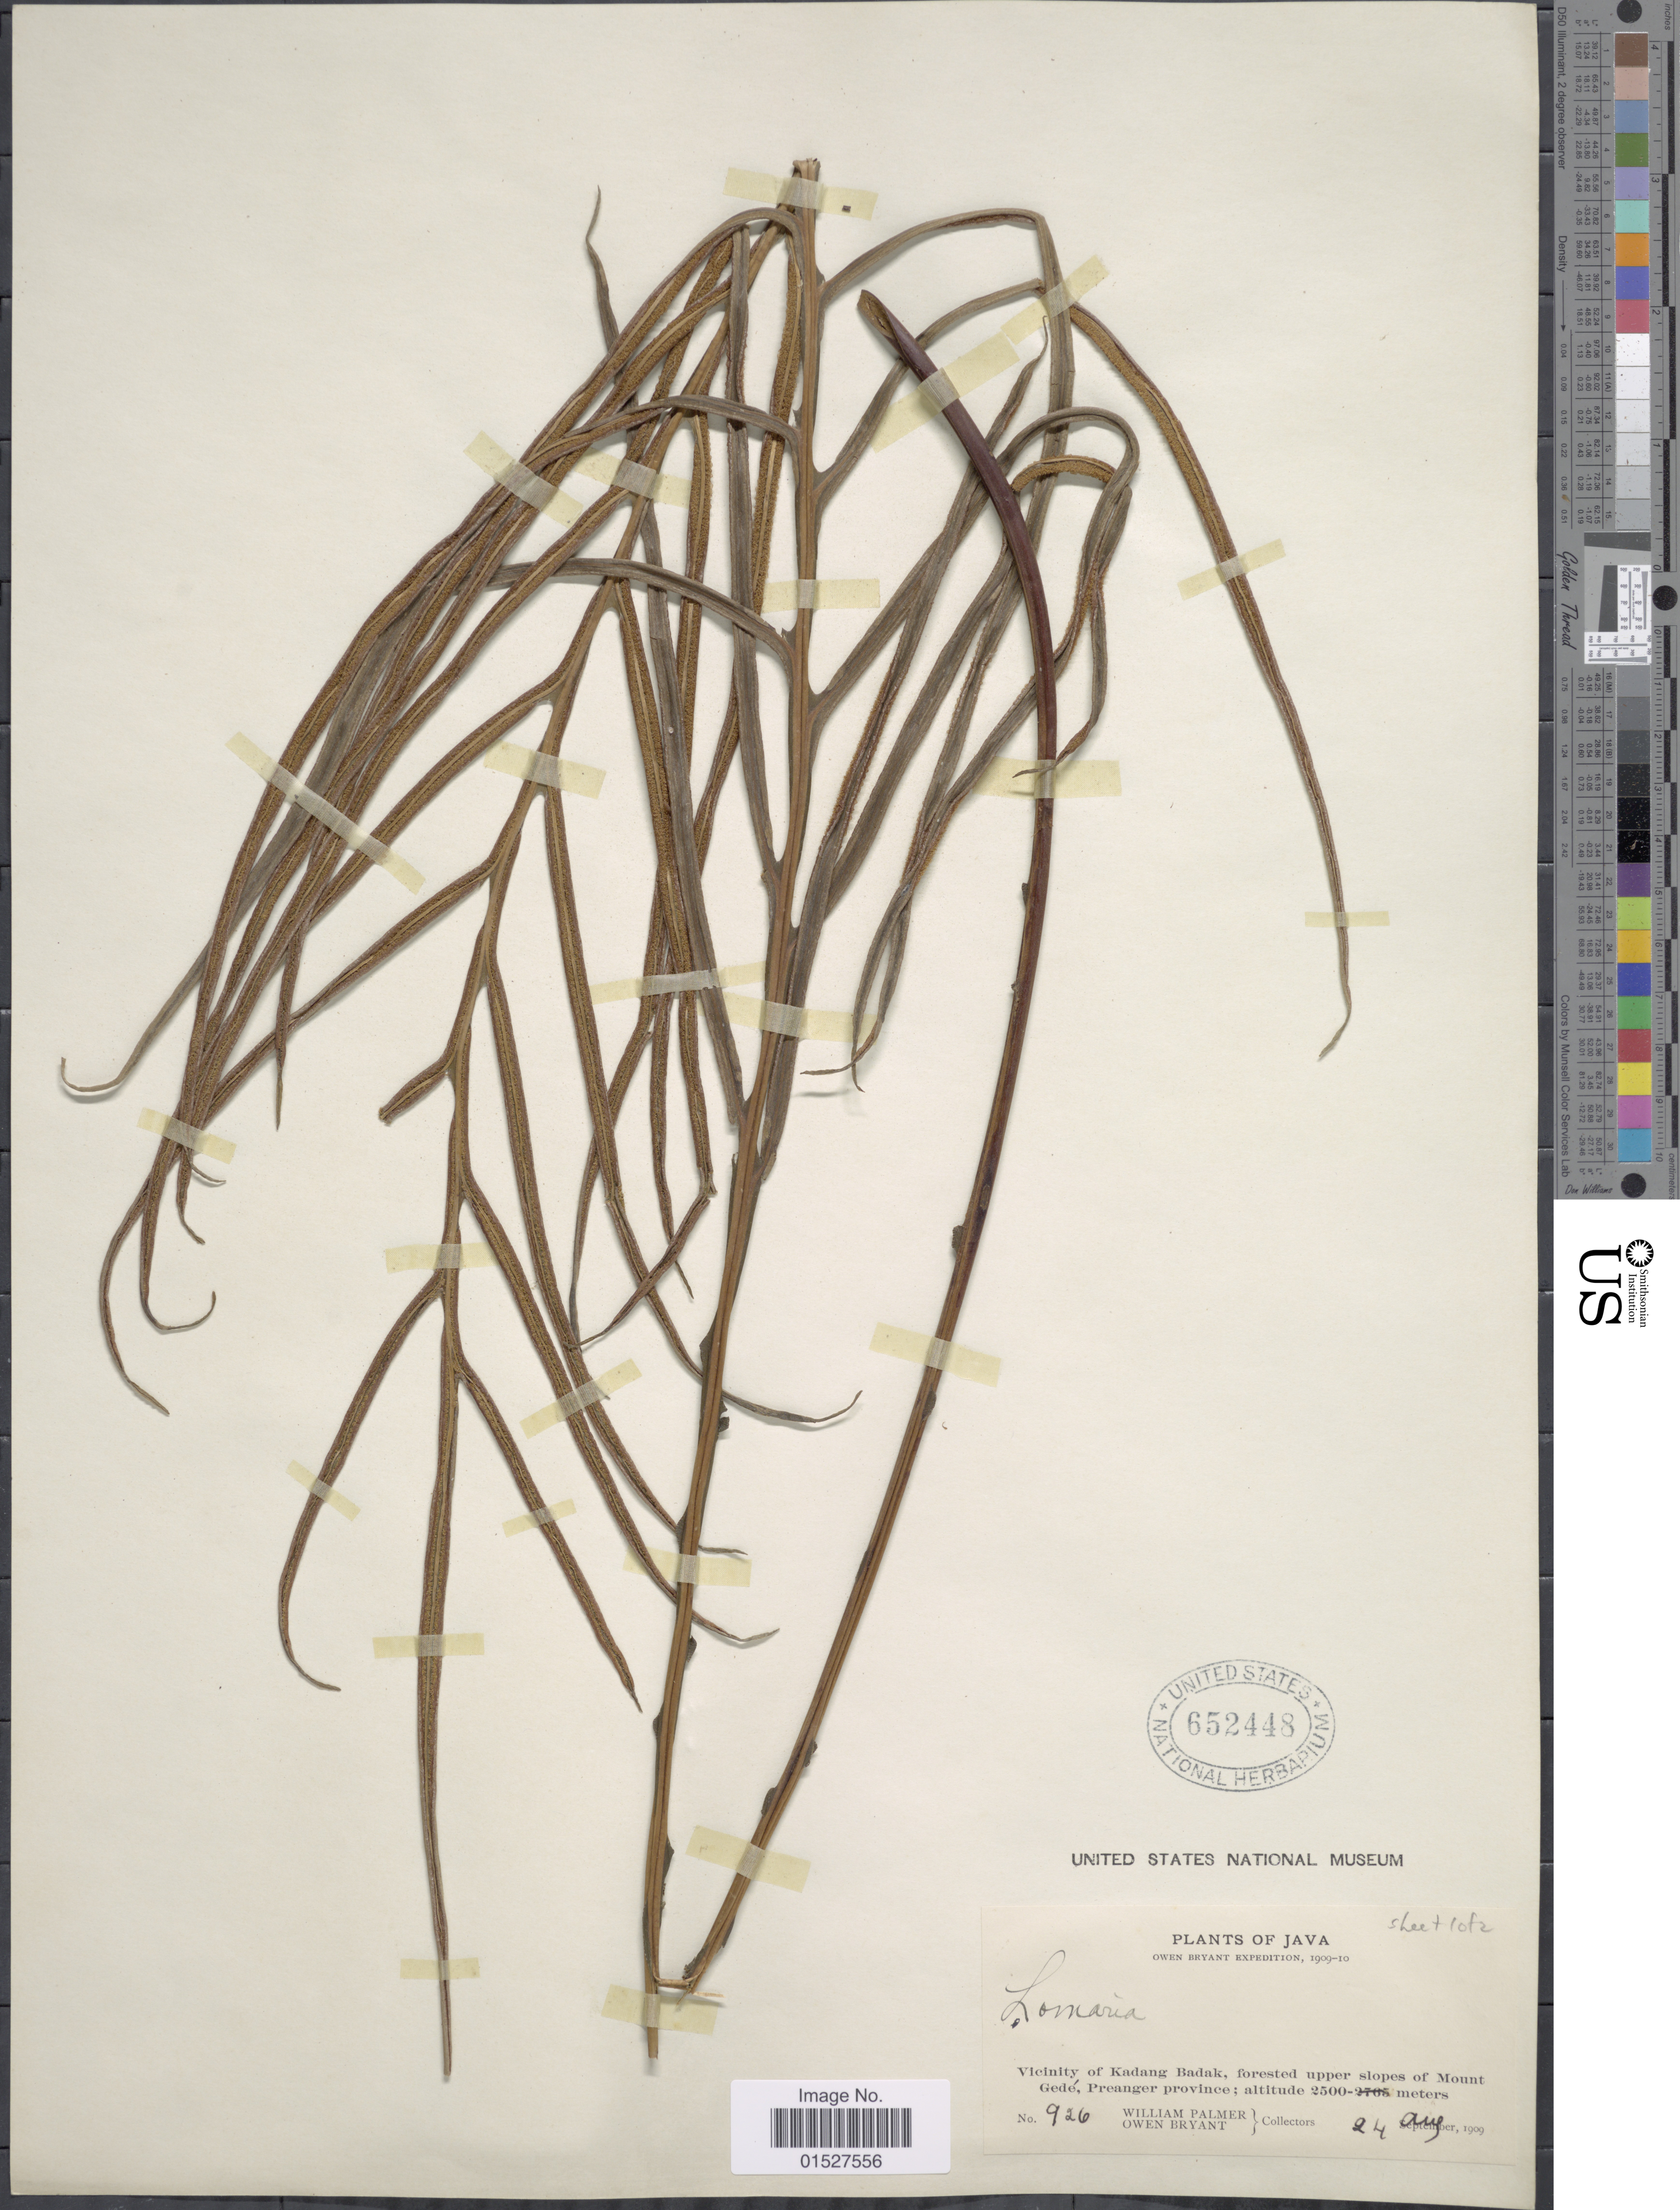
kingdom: Plantae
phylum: Tracheophyta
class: Polypodiopsida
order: Polypodiales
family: Blechnaceae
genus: Blechnum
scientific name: Blechnum melanocaulon subsp. melanocaulon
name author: (Brack.) T.C. Chambers & P. A. Farrant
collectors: W. Palmer & O. Bryant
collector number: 926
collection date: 1909-08-24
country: Indonesia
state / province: Java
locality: Vicinity of Kadang Badak, forested upper slopes of Mount Gede, Preanger province.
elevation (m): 2500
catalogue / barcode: US 652448